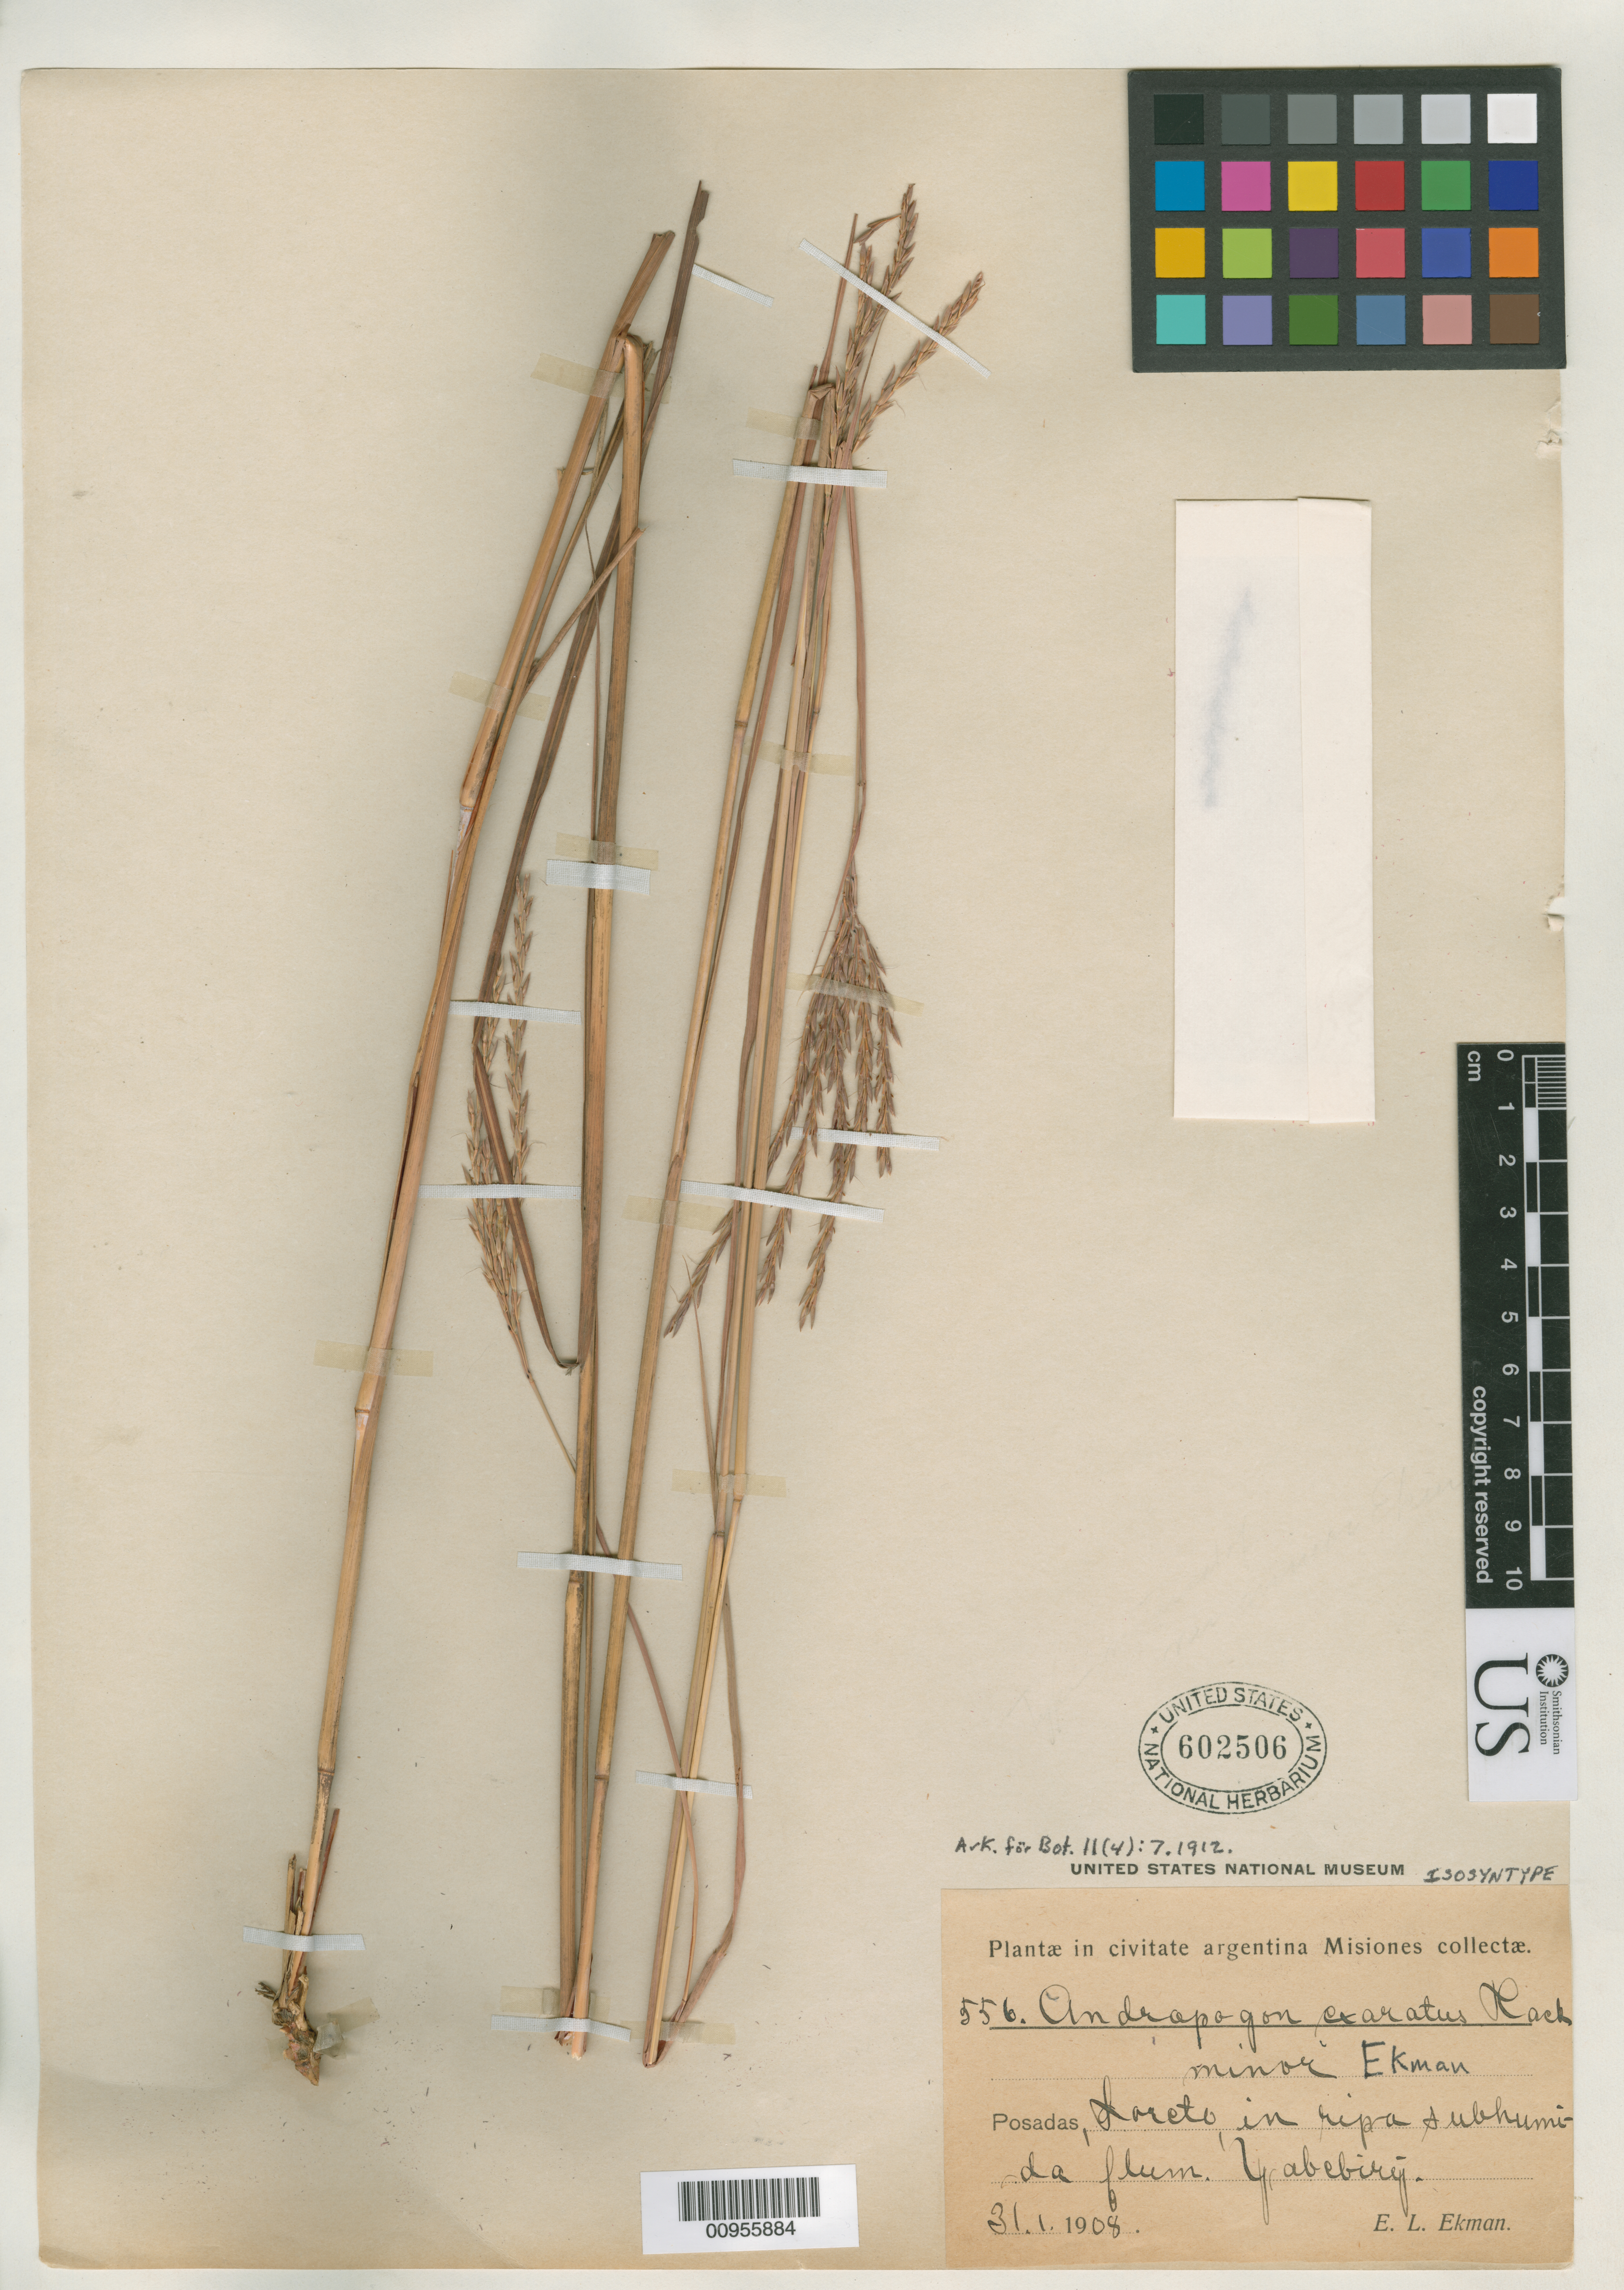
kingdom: Plantae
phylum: Tracheophyta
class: Liliopsida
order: Poales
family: Poaceae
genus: Andropogon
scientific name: Andropogon exaratus var. minor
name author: Ekman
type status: Isosyntype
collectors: E. L. Ekman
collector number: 556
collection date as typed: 31 Jan 1908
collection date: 1908-01-31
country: Argentina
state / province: Misiones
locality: Posadas, Loreto in ripa subhumida flum. Yabebiry.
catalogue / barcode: US 602506